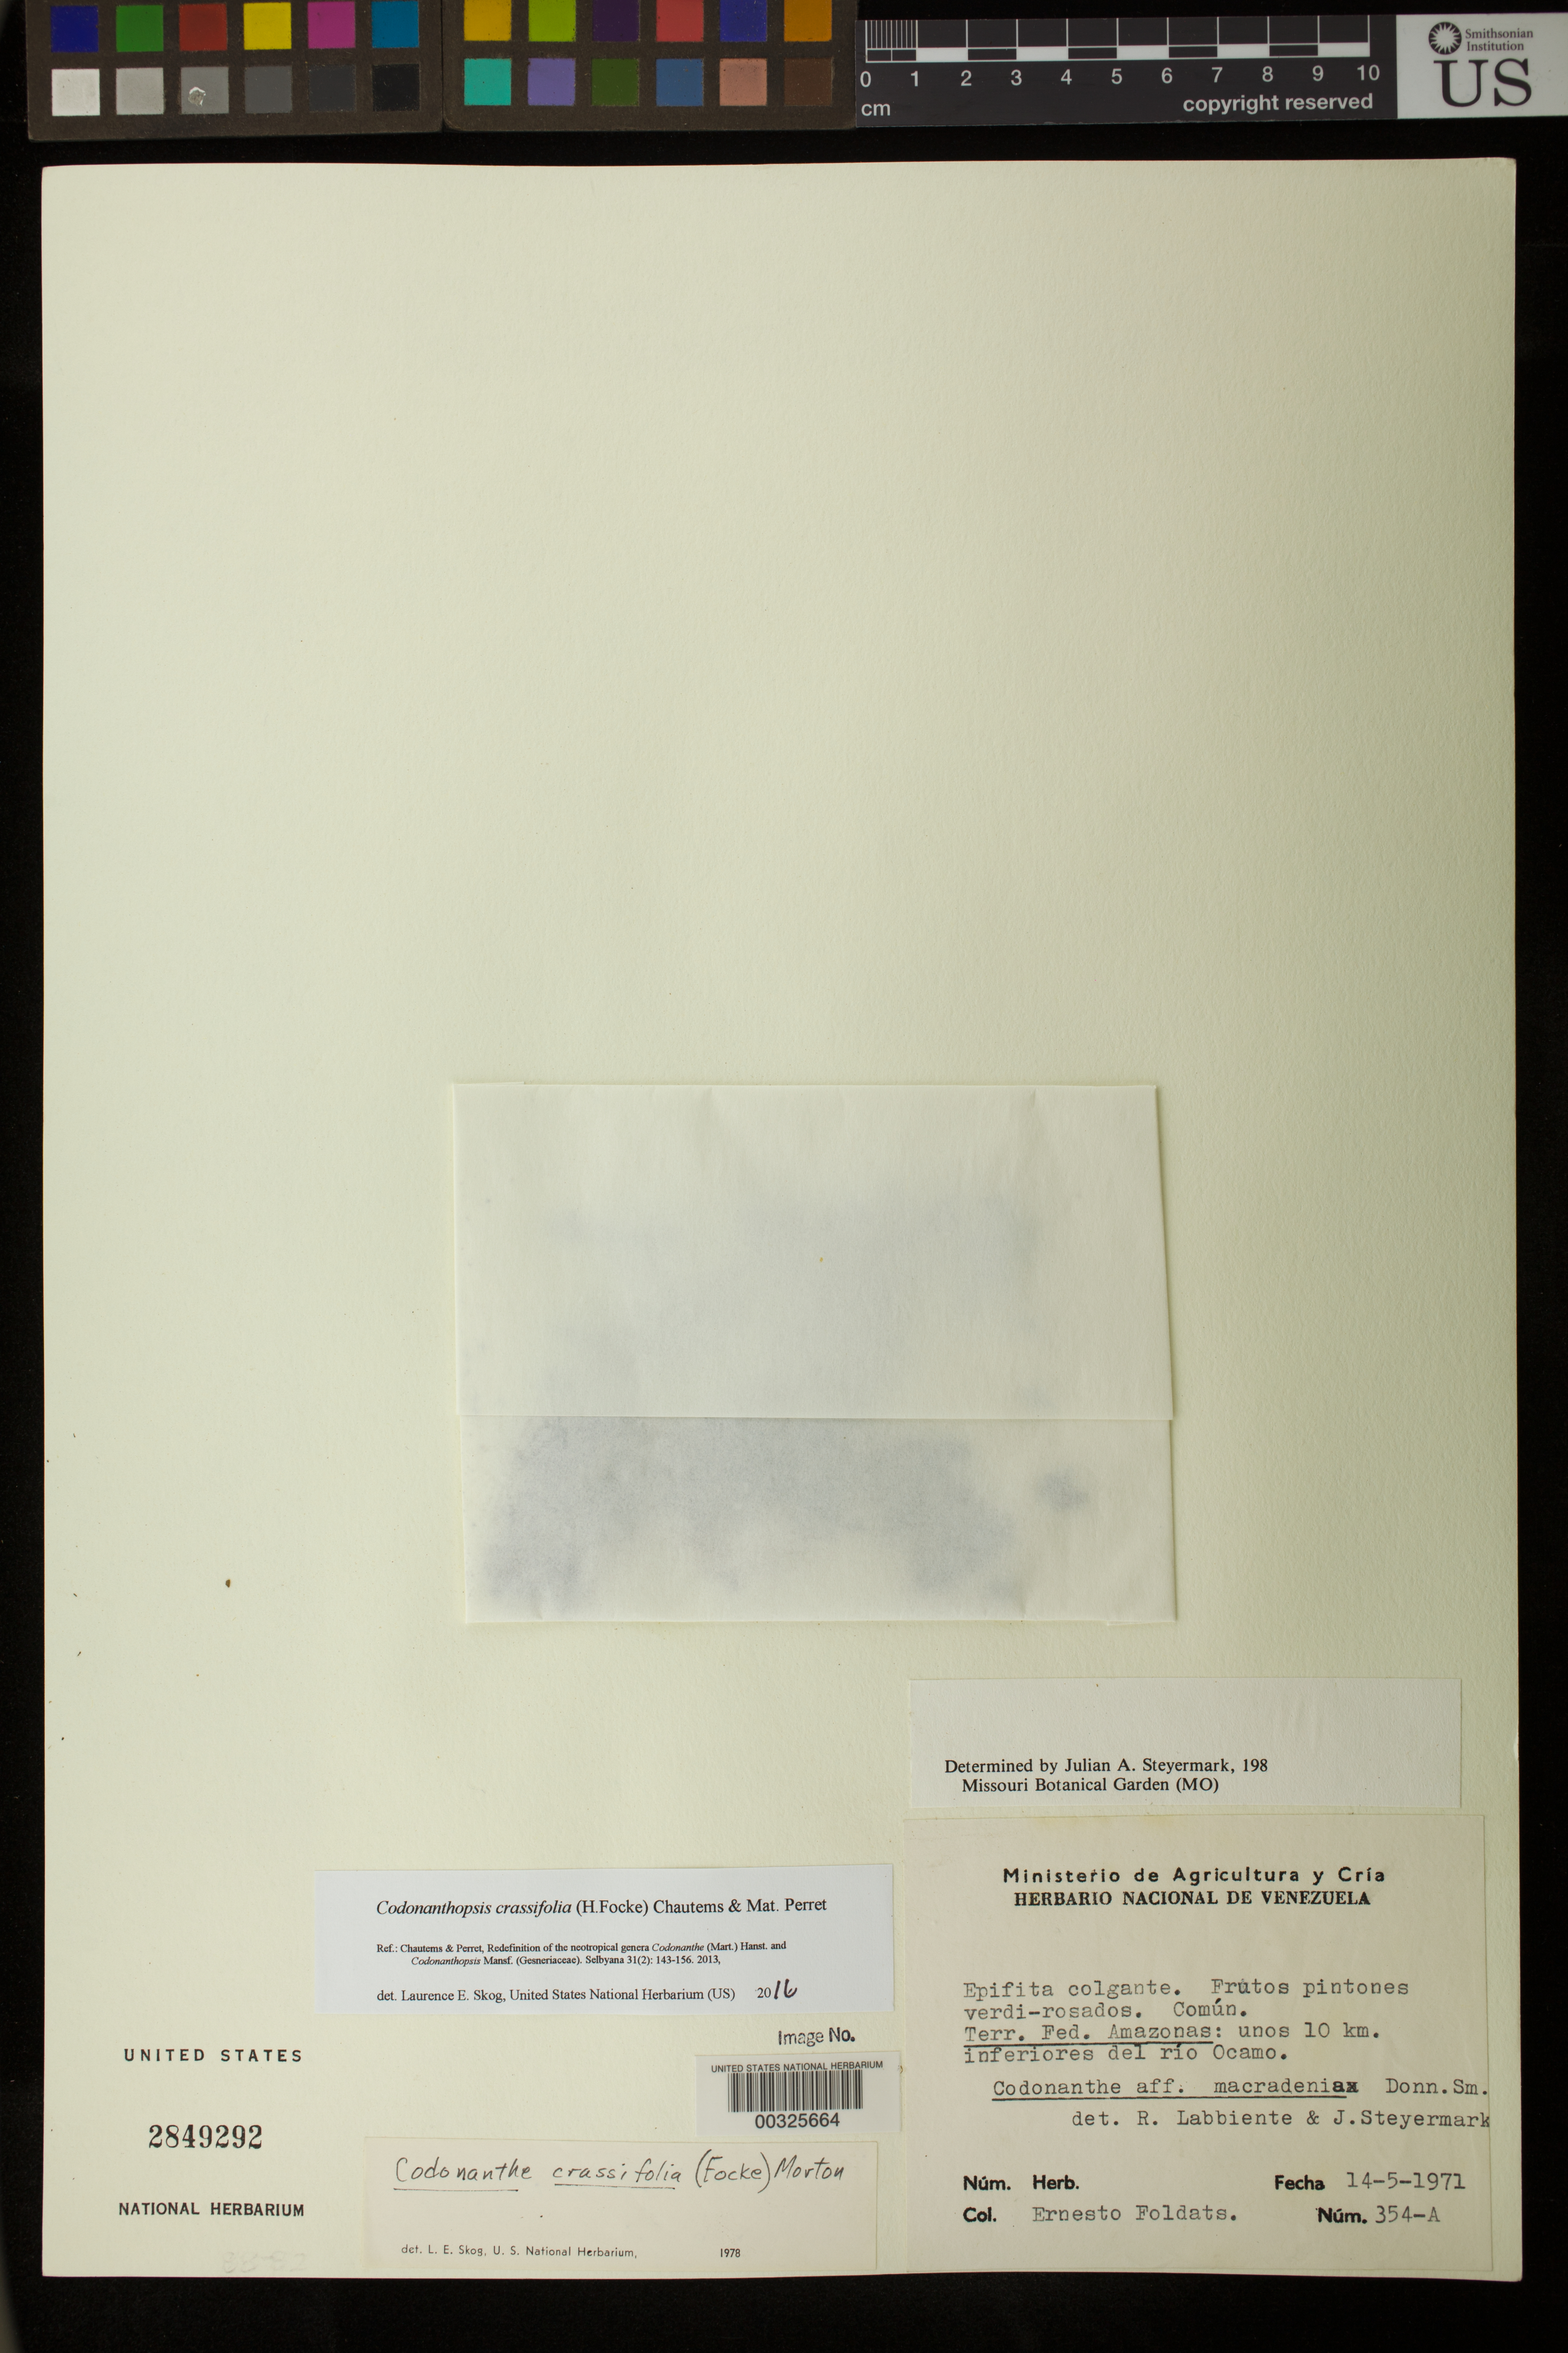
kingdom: Plantae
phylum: Tracheophyta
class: Magnoliopsida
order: Lamiales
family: Gesneriaceae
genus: Codonanthopsis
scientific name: Codonanthopsis crassifolia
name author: (H. Focke) Chautems & Mat.Perret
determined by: Skog, Laurence E.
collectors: E. Foldats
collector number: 354 -A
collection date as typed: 14 May 1971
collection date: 1971-05-14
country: Venezuela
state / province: Amazonas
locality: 10 km ... Rio Ocamo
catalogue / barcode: US 2849292